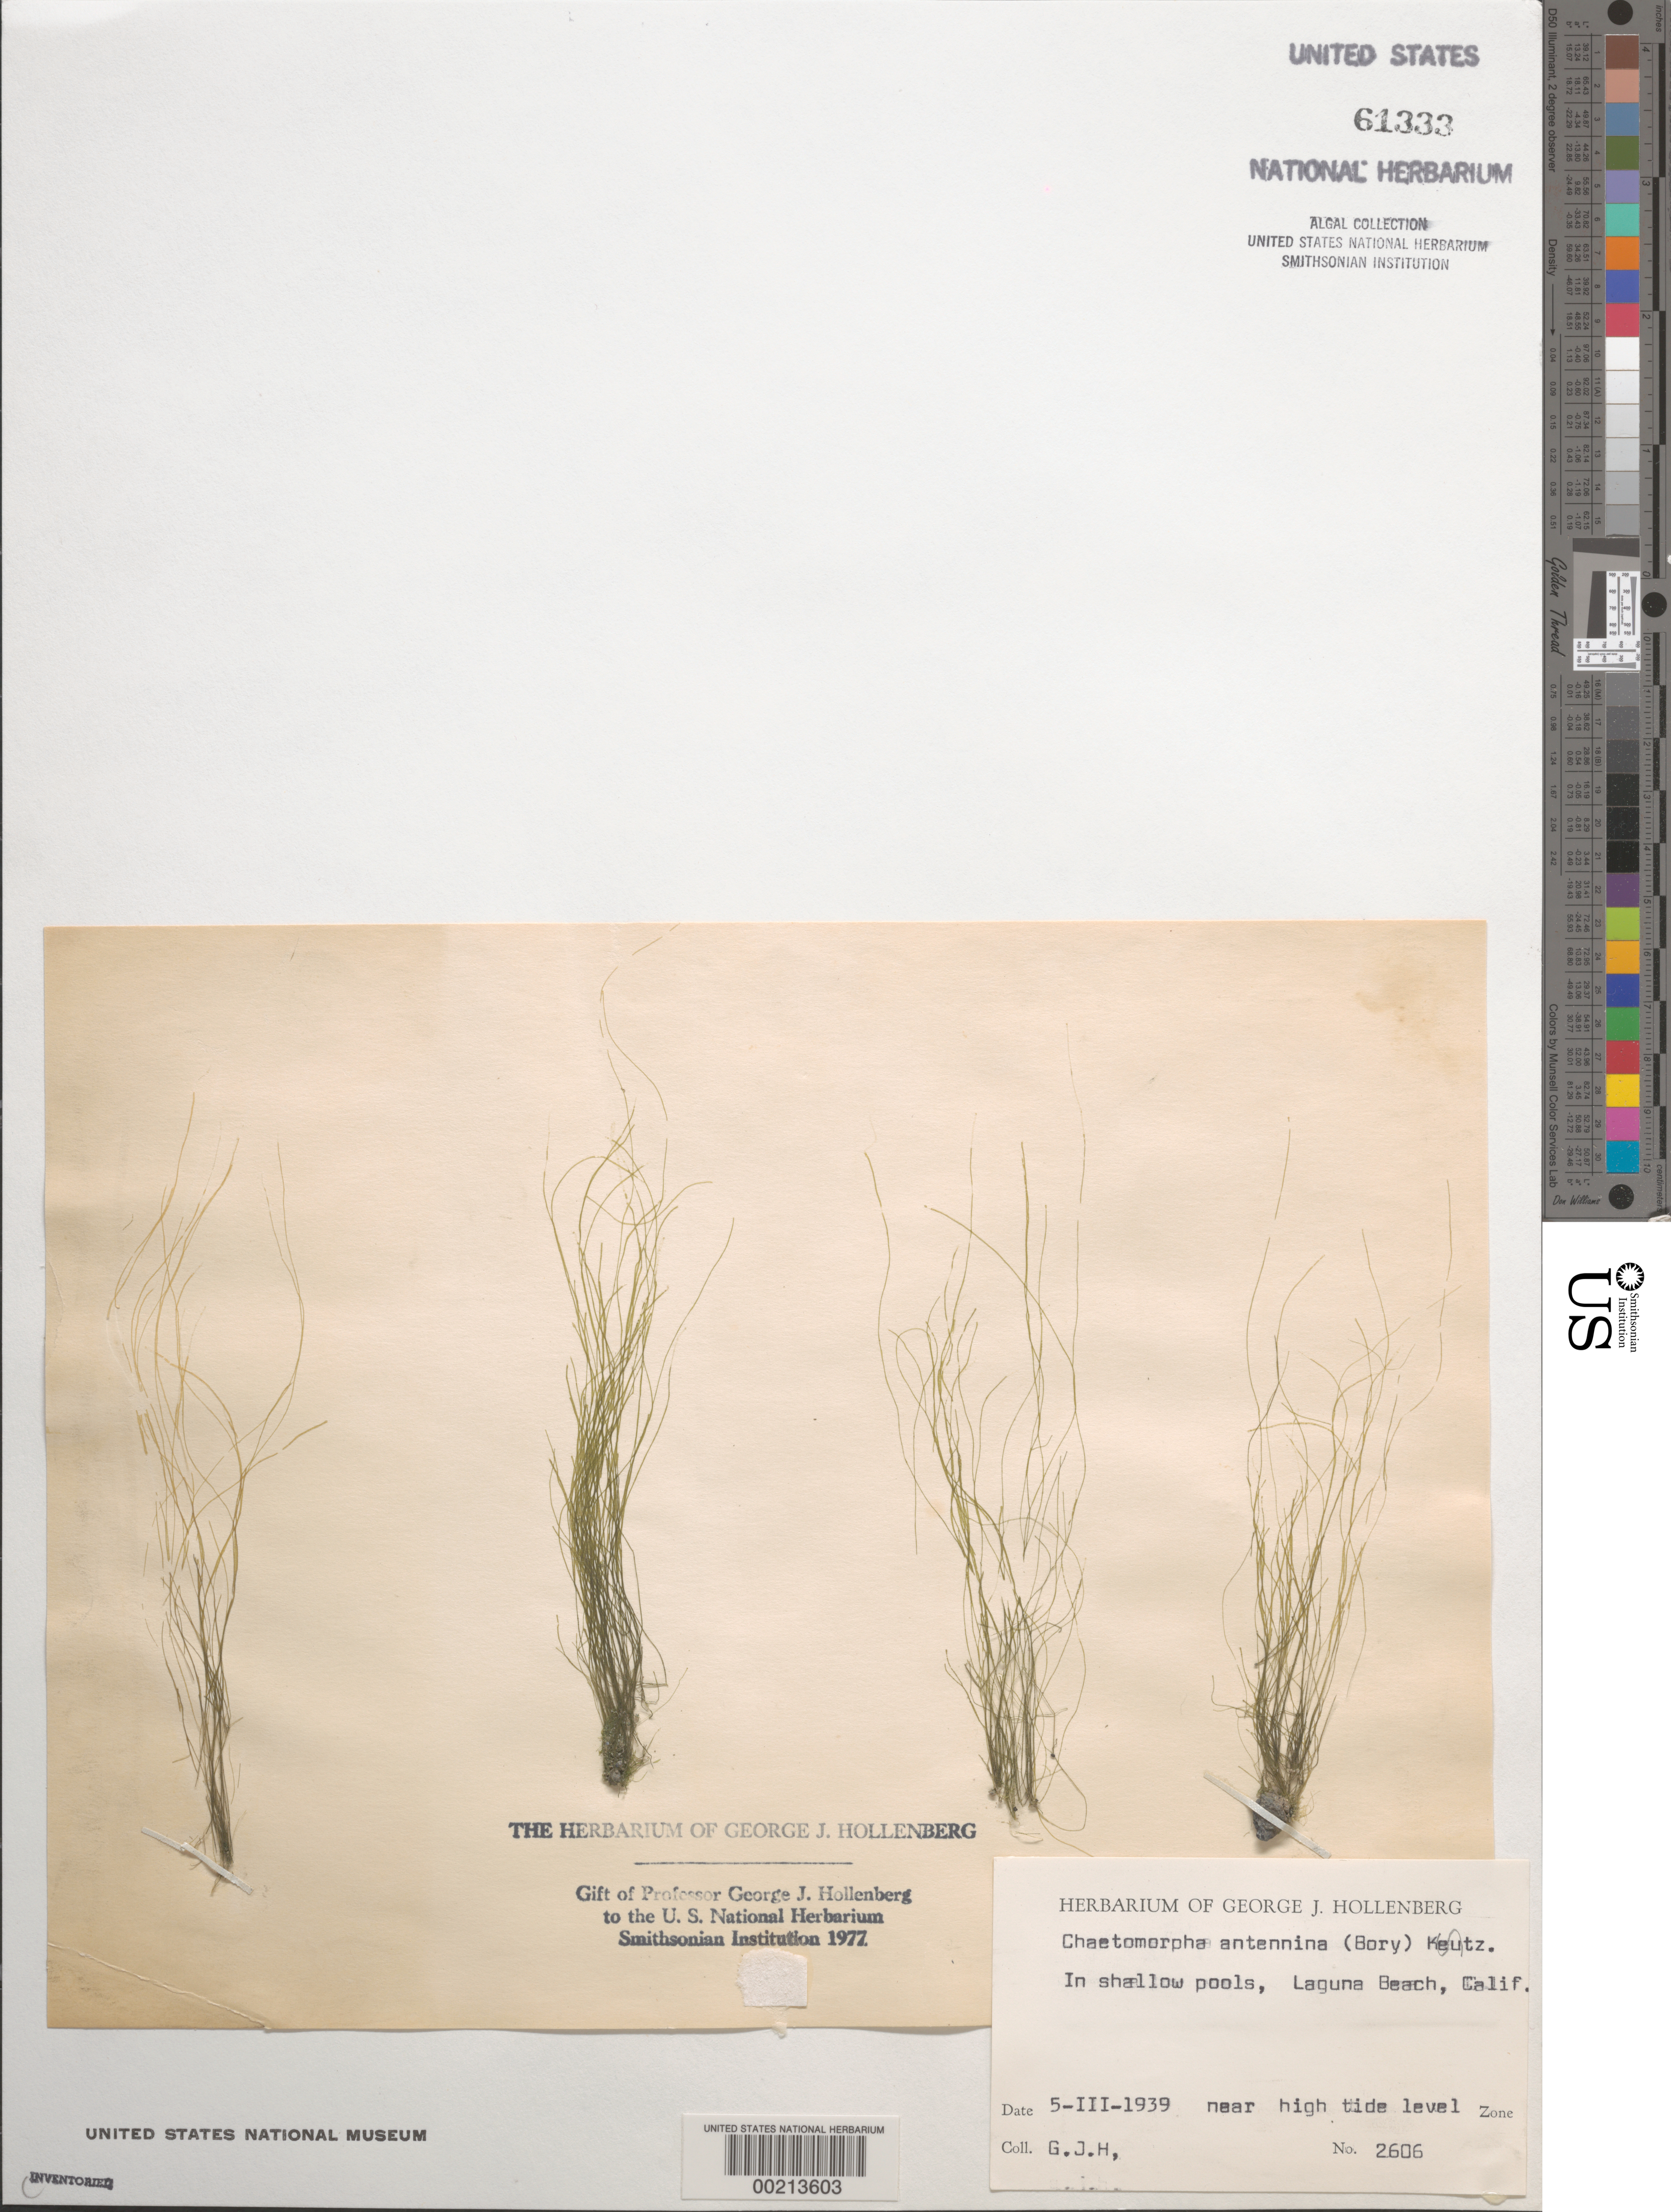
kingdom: Plantae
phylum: Chlorophyta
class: Ulvophyceae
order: Cladophorales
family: Cladophoraceae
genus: Chaetomorpha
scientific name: Chaetomorpha antennina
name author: (Bory) Kütz.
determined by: Hollenberg, George J.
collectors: G. Hollenberg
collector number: GJH 2606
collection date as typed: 05 Mar 1939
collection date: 1939-03-05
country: United States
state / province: California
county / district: Orange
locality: Laguna Beach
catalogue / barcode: US 61333